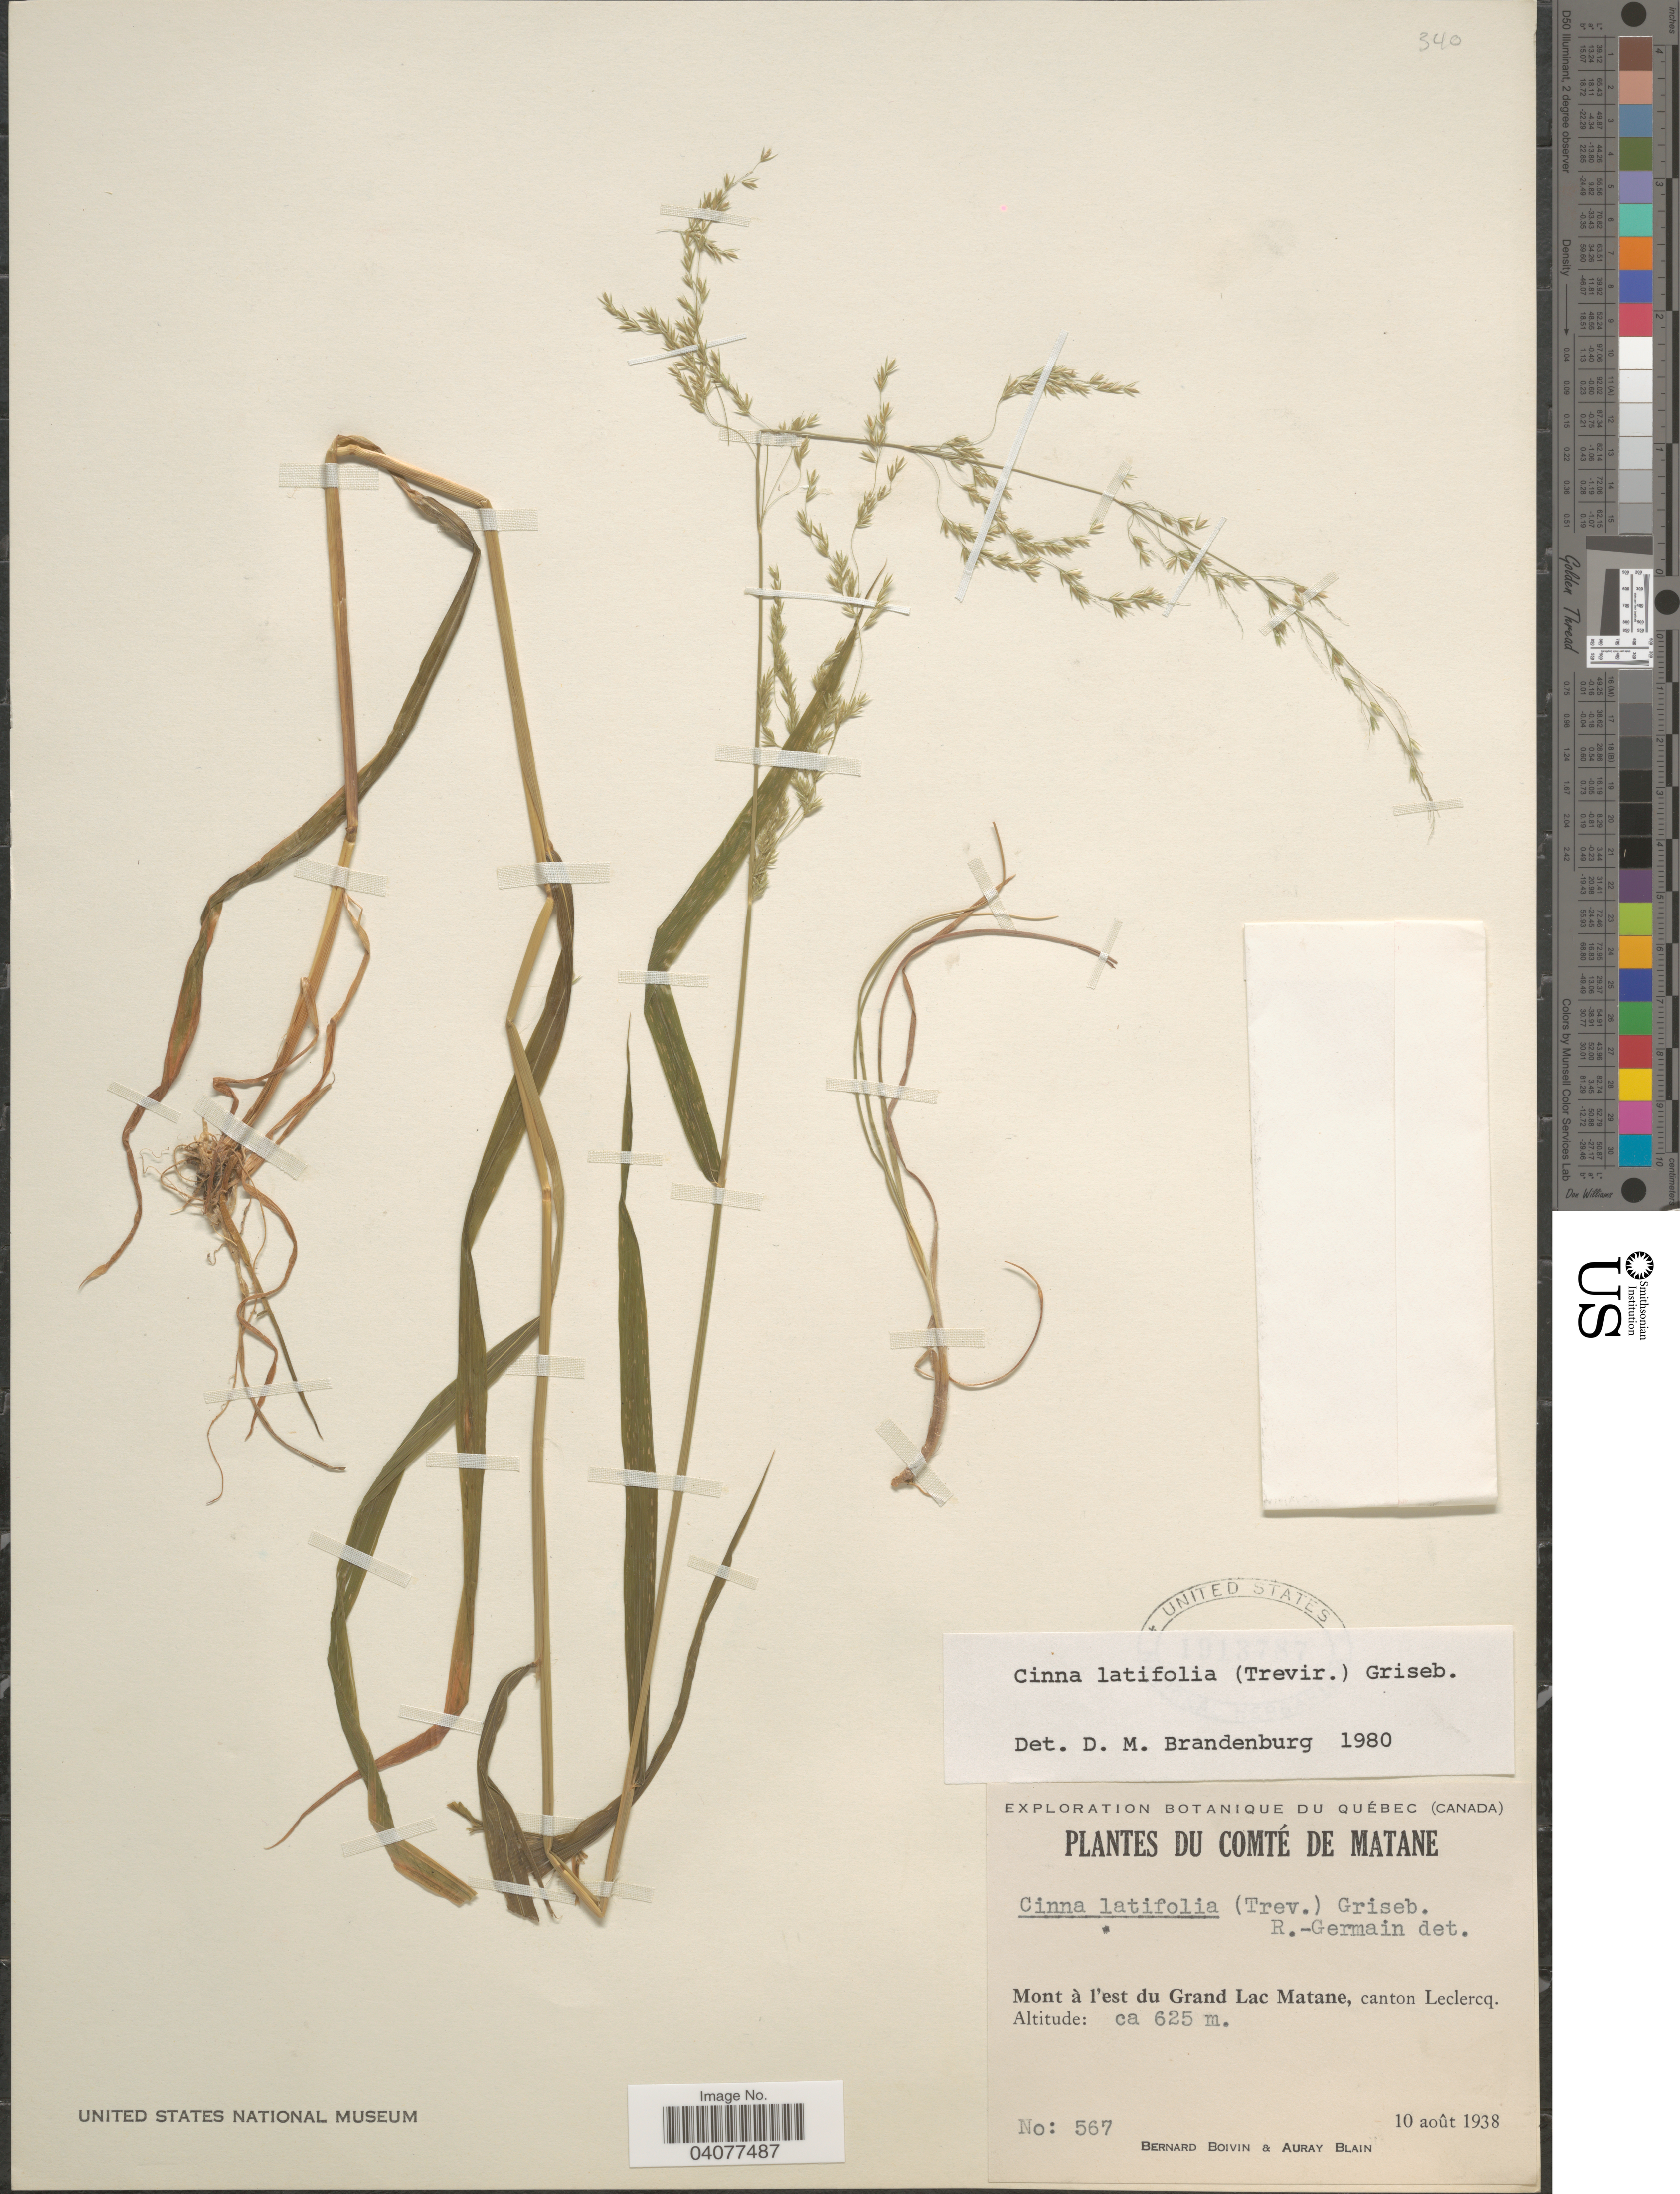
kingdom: Plantae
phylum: Tracheophyta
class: Liliopsida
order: Poales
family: Poaceae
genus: Cinna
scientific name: Cinna latifolia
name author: (Trevir. ex Goeppert) Griseb.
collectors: J. R. B. Boivin & A. Blain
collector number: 567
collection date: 1938-08-10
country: Canada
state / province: Quebec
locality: Exploration Botanique du Québec. Du Comté de Matane. Mont à l'est du Grand Lac Matane, canton Leclercq.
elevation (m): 625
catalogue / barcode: US 1913787